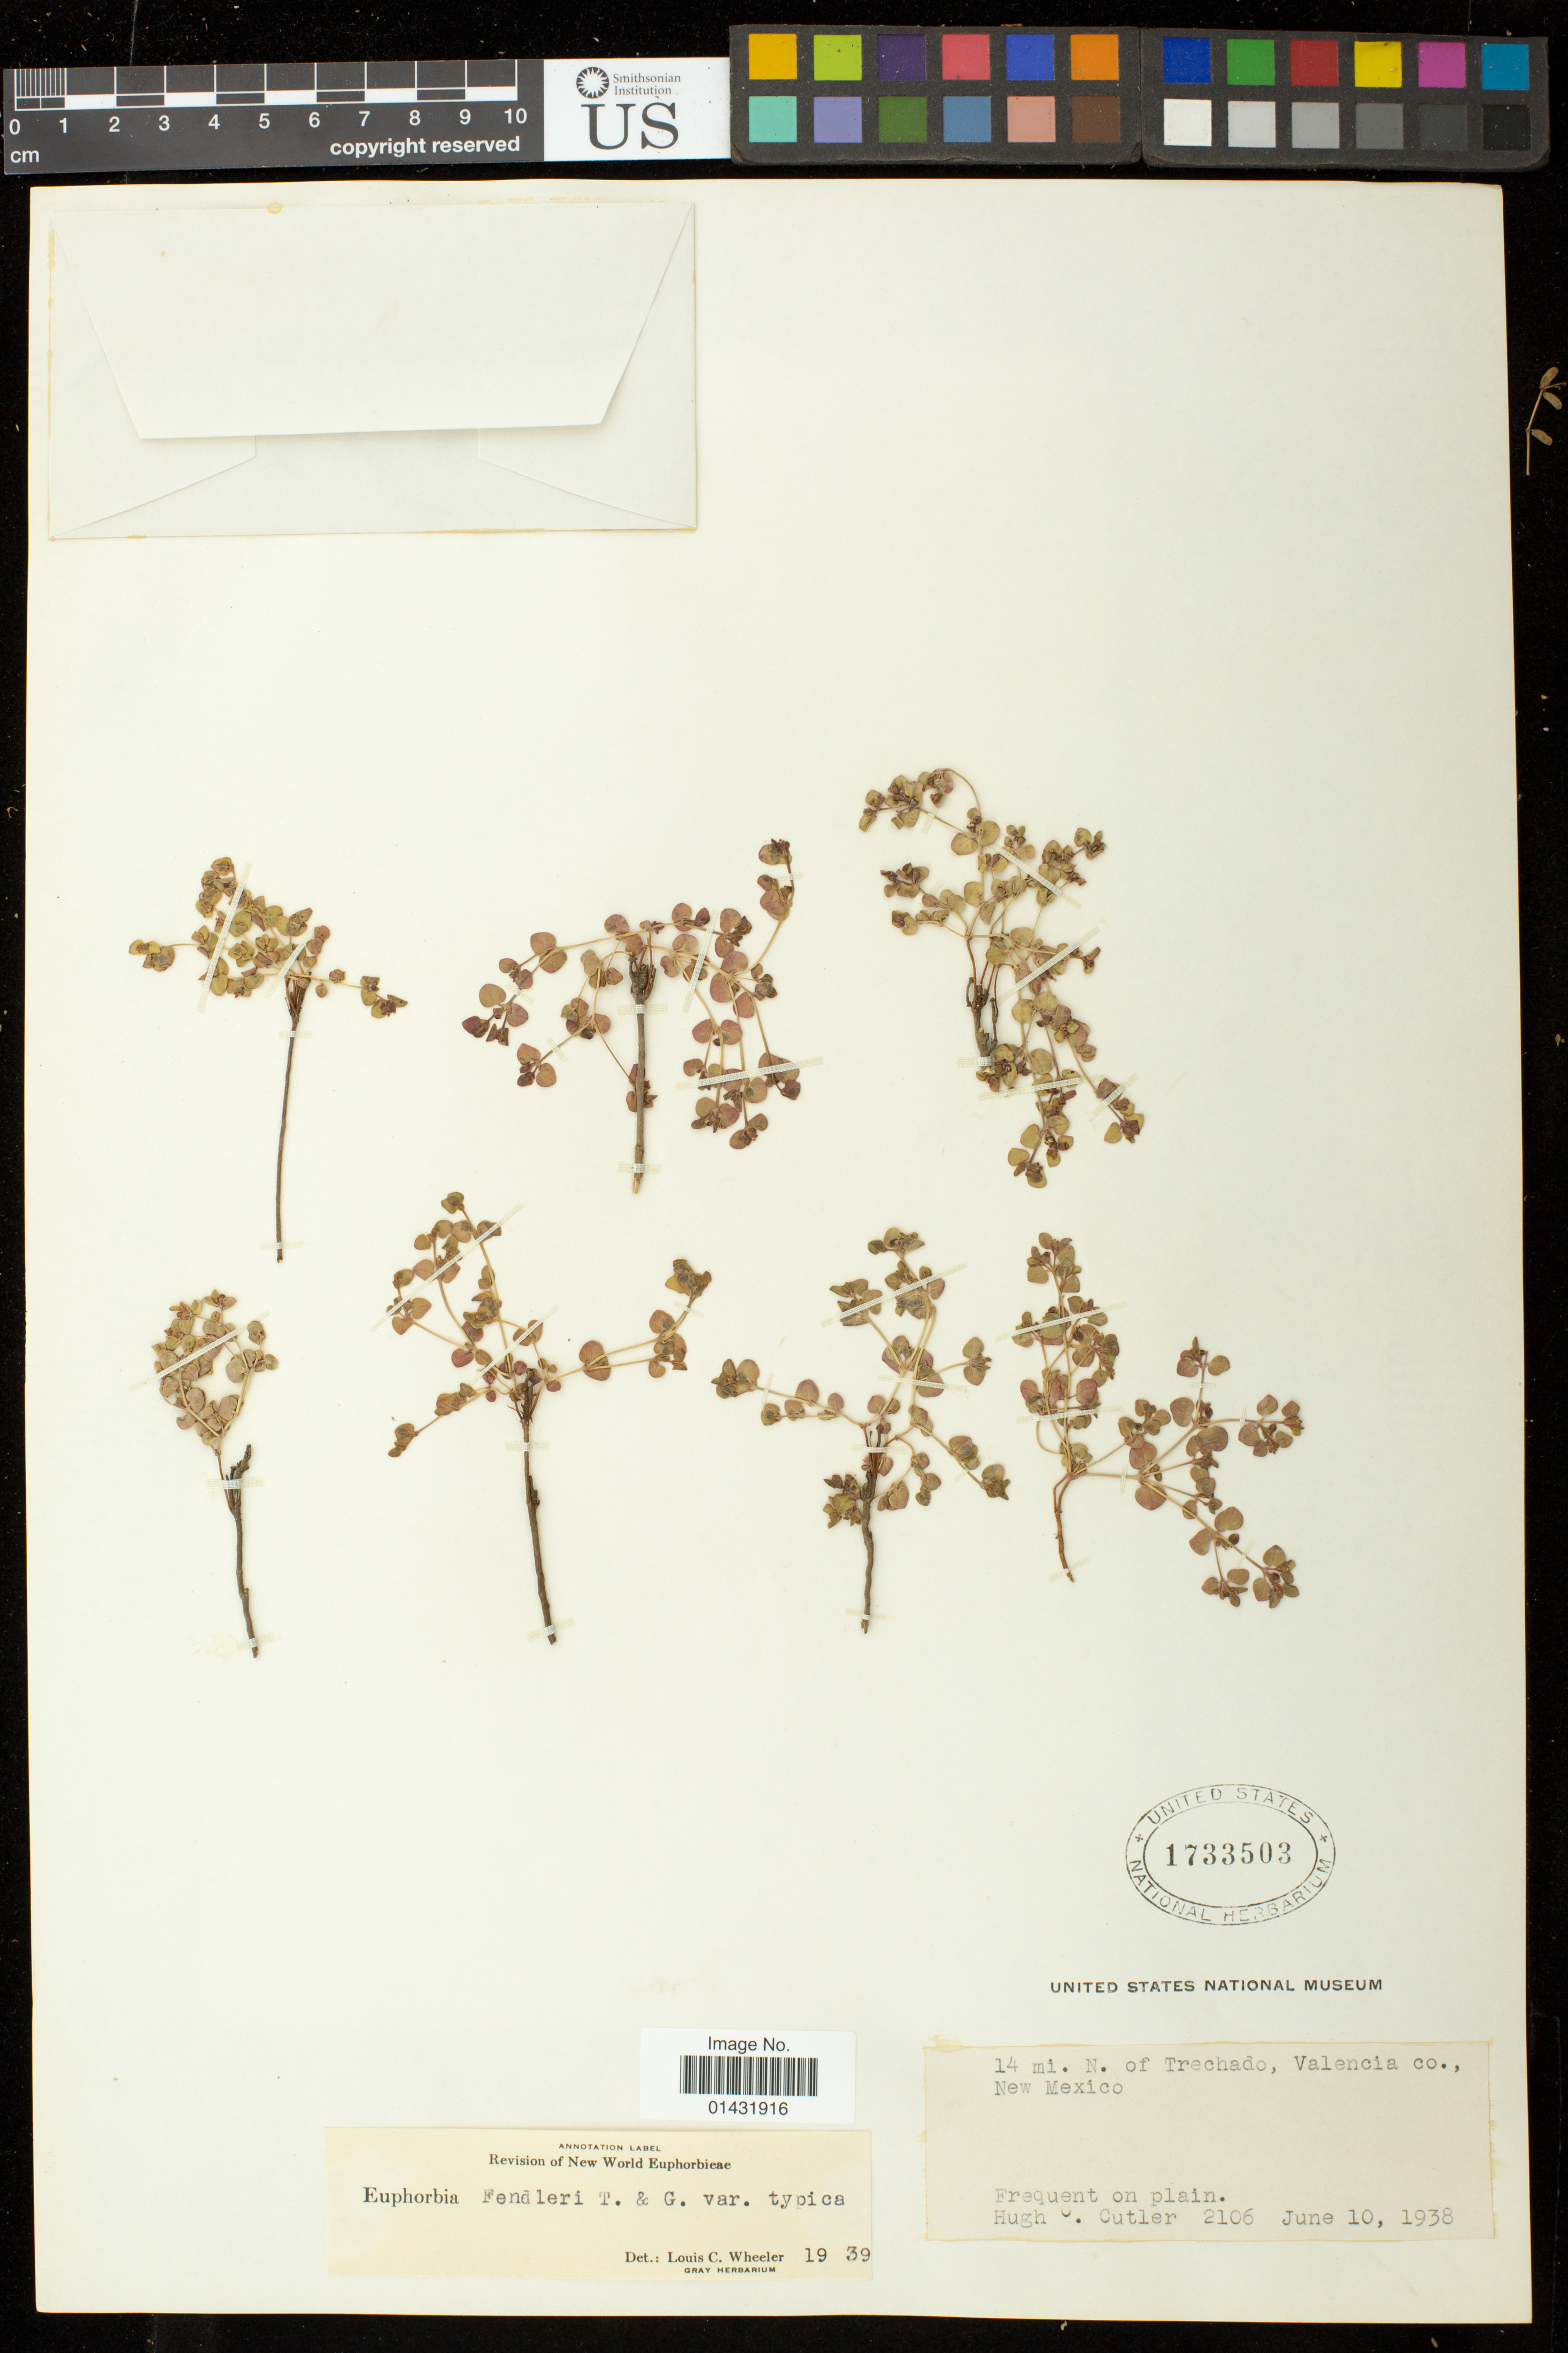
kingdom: Plantae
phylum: Tracheophyta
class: Magnoliopsida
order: Malpighiales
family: Euphorbiaceae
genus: Euphorbia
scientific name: Euphorbia fendleri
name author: Torr. & A. Gray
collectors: H. C. Cutler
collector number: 2106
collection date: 1938-06-10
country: United States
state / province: New Mexico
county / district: Valencia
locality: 14 mi. N. of Trechado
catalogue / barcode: US 1733503